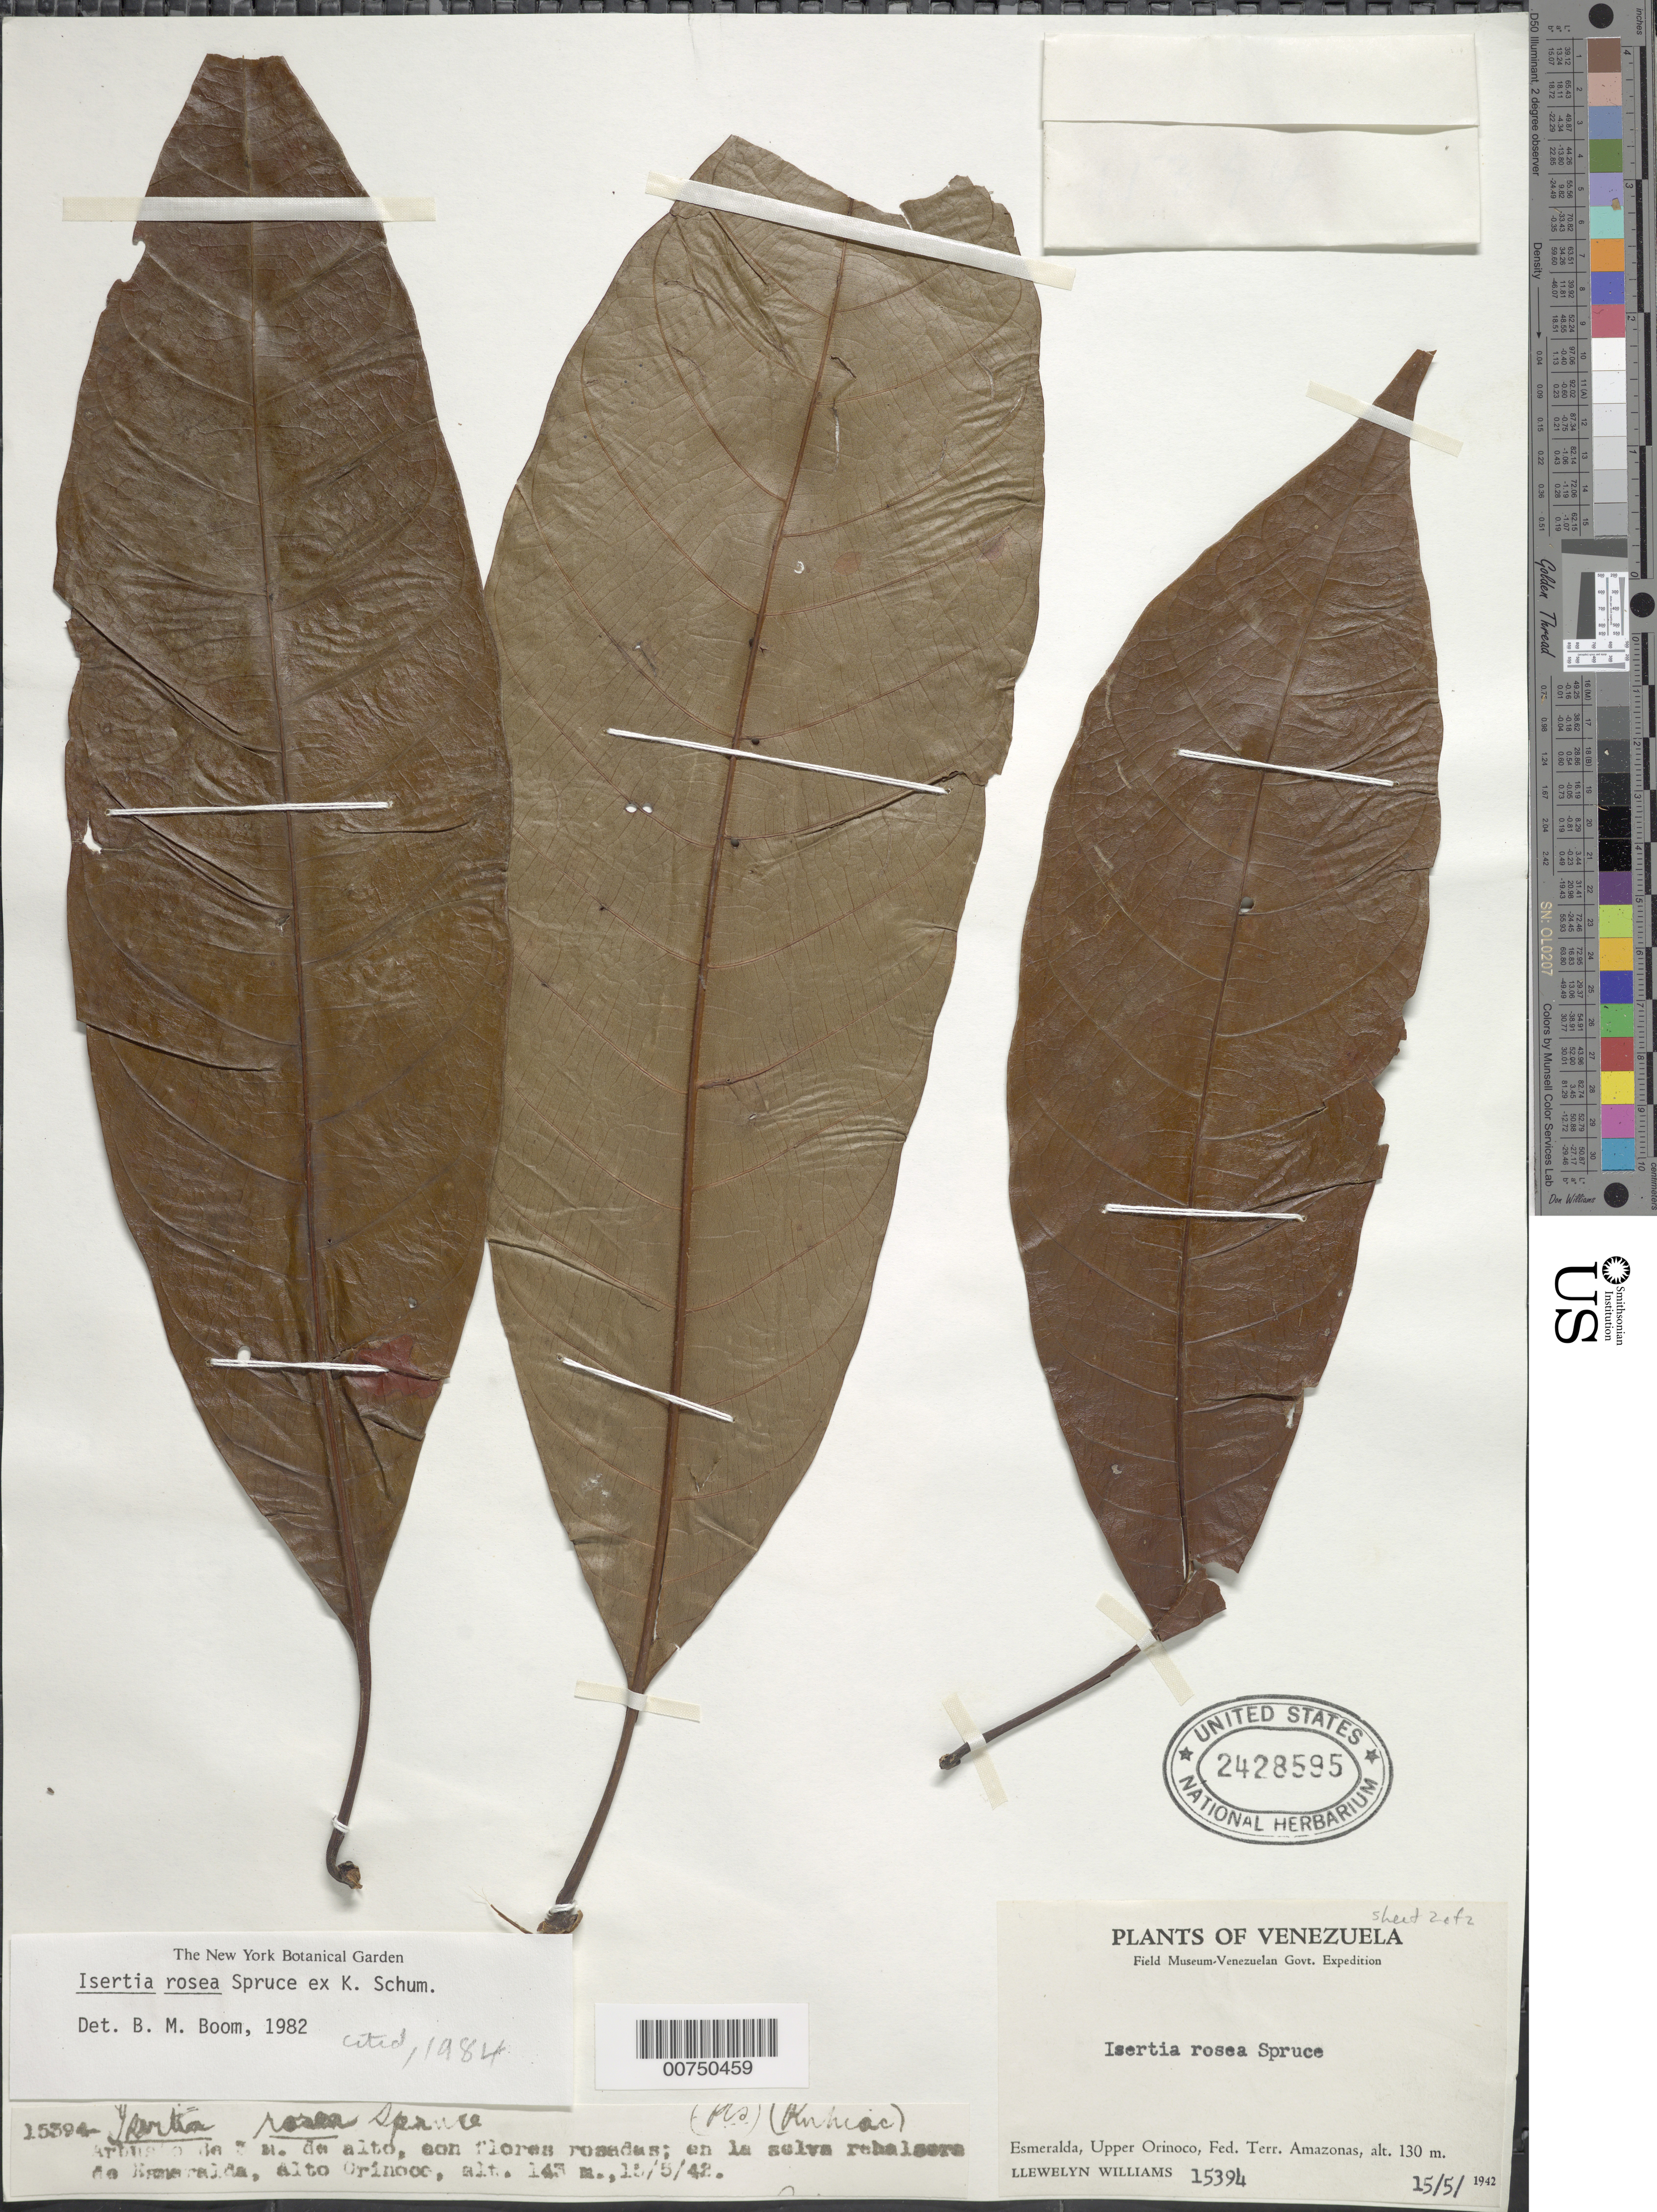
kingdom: Plantae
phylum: Tracheophyta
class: Magnoliopsida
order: Gentianales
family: Rubiaceae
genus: Isertia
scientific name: Isertia rosea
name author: Spruce ex K. Schum.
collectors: Ll. Williams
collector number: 15394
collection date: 1942-05-15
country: Venezuela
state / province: Amazonas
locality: Esmeralda, Upper Orinoco, Fed. Terr. Amazonas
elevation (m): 130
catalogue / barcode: US 2428595